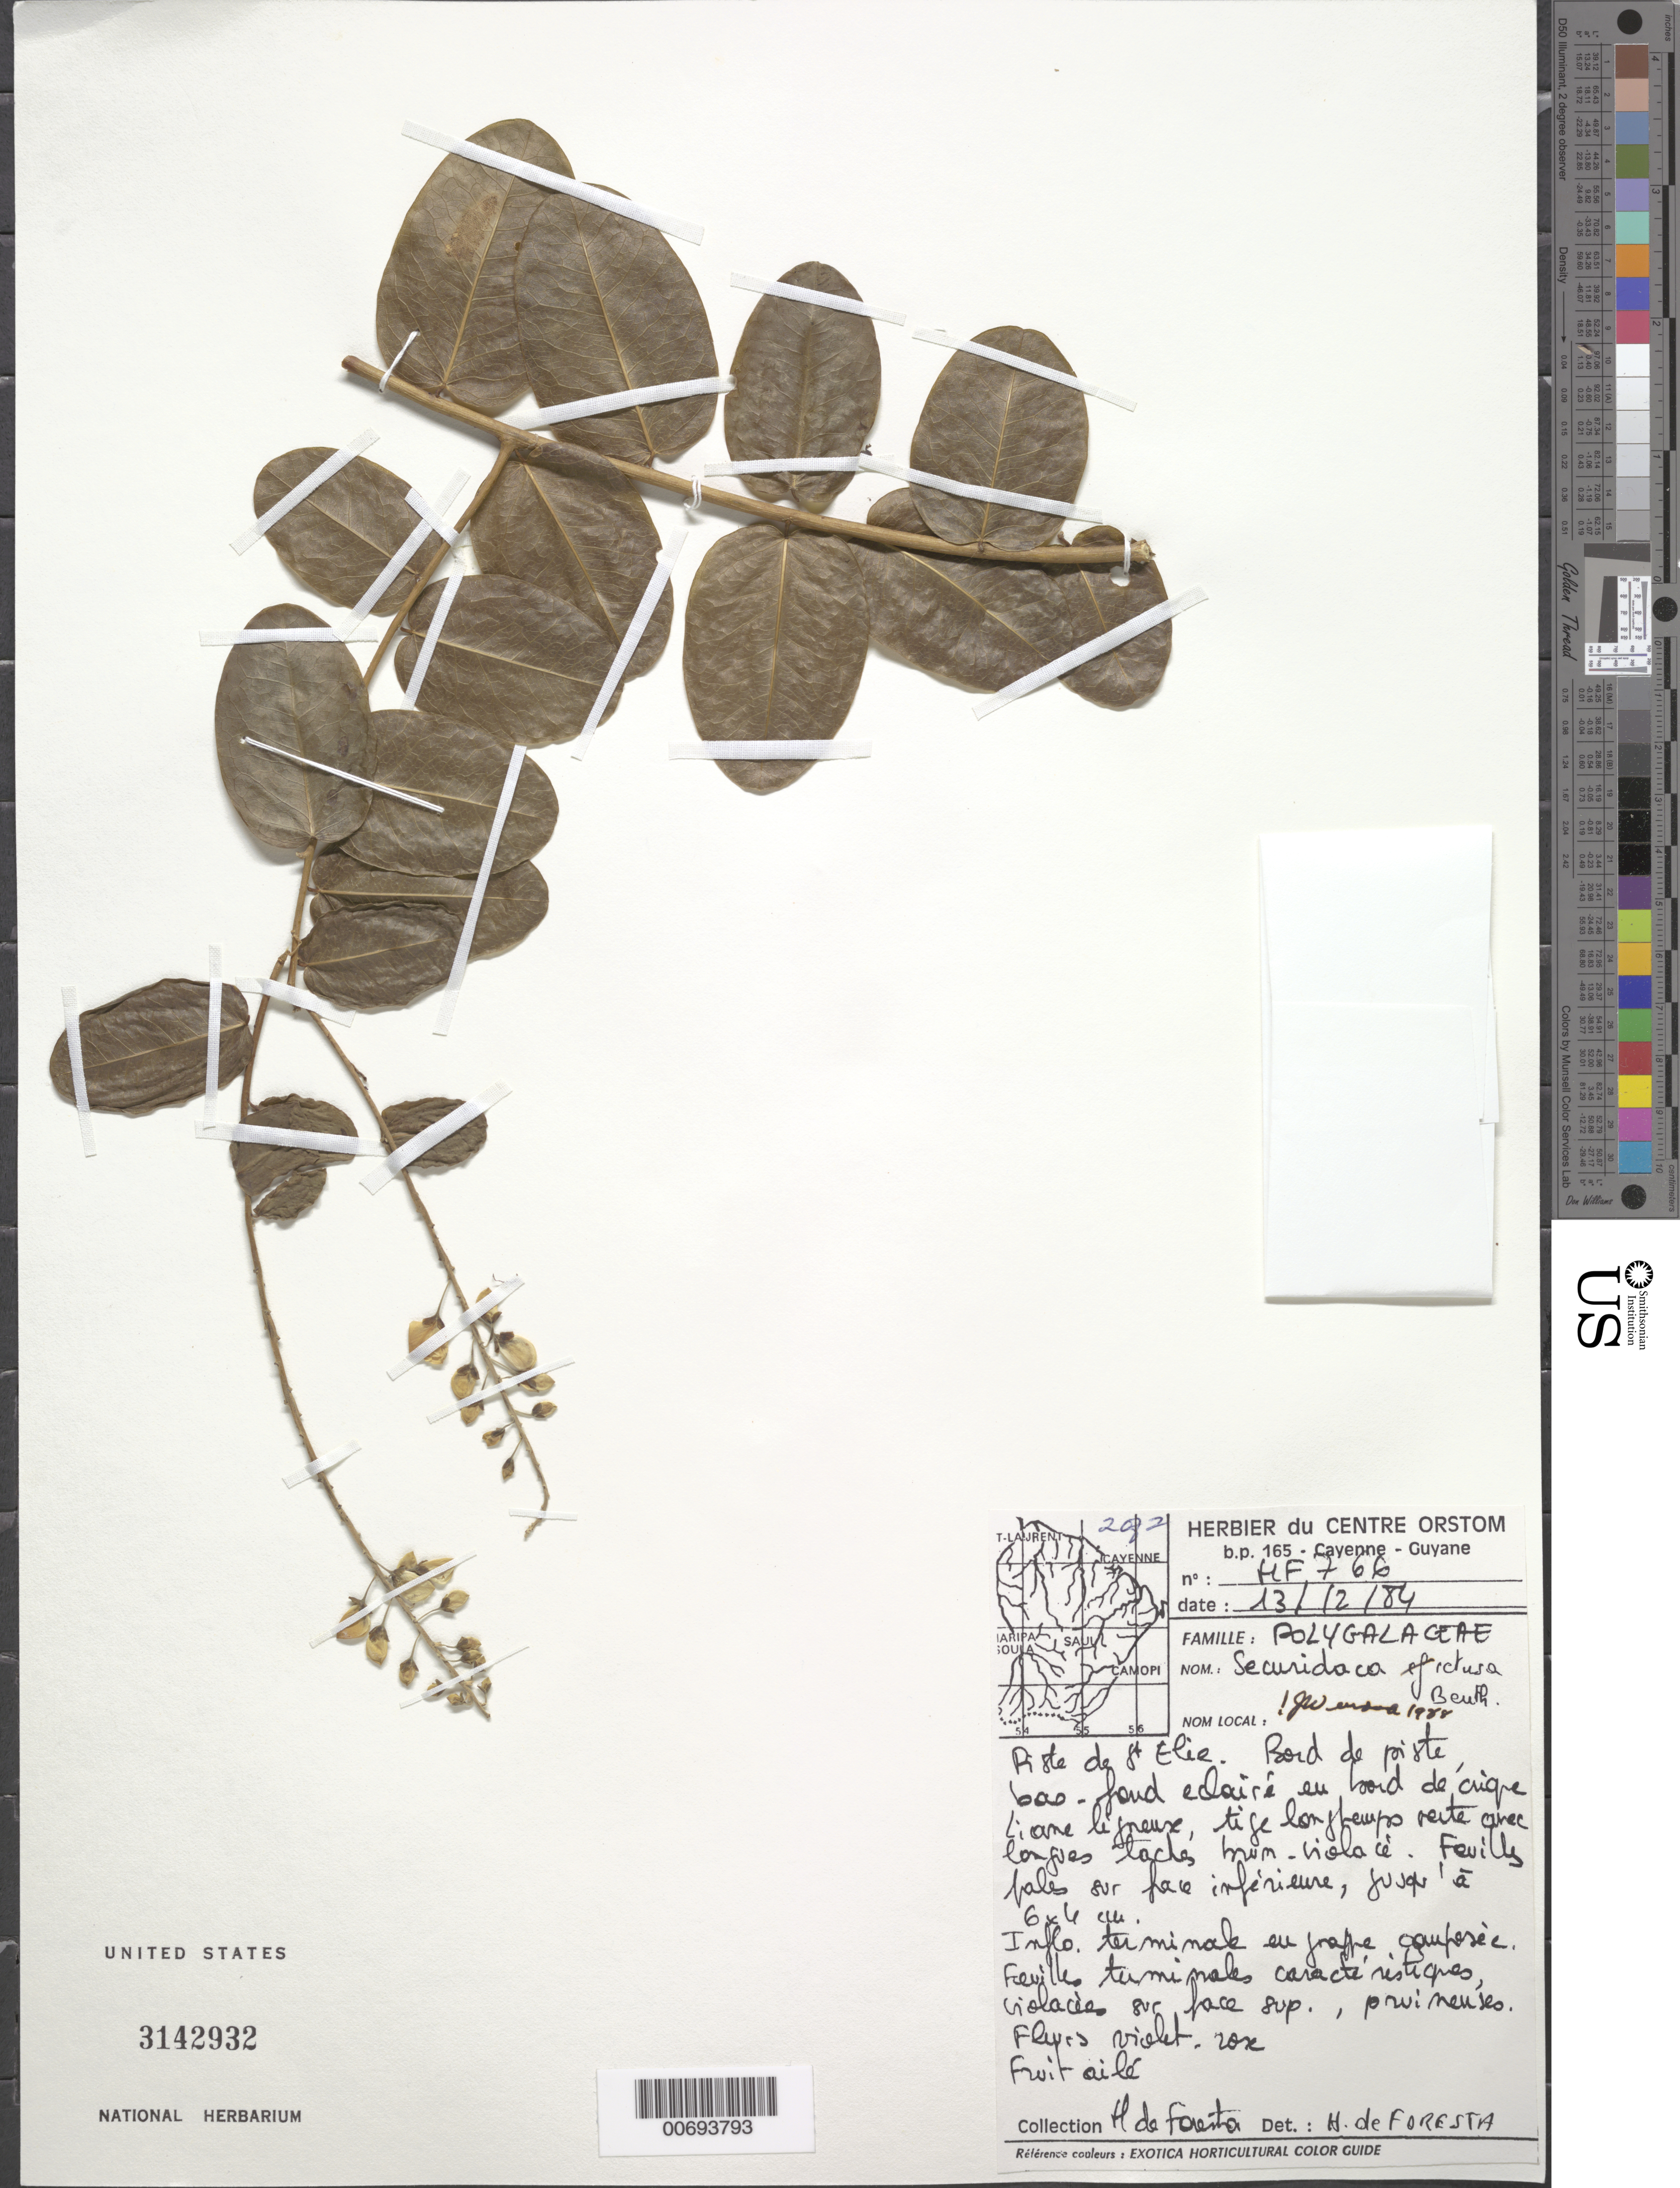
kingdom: Plantae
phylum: Tracheophyta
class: Magnoliopsida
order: Fabales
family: Polygalaceae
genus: Securidaca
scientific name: Securidaca retusa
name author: Benth.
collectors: H. de Foresta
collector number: HF766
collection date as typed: Transcribed d/m/y: 13/2/84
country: French Guiana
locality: Piste de St Elie.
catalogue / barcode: US 3142932